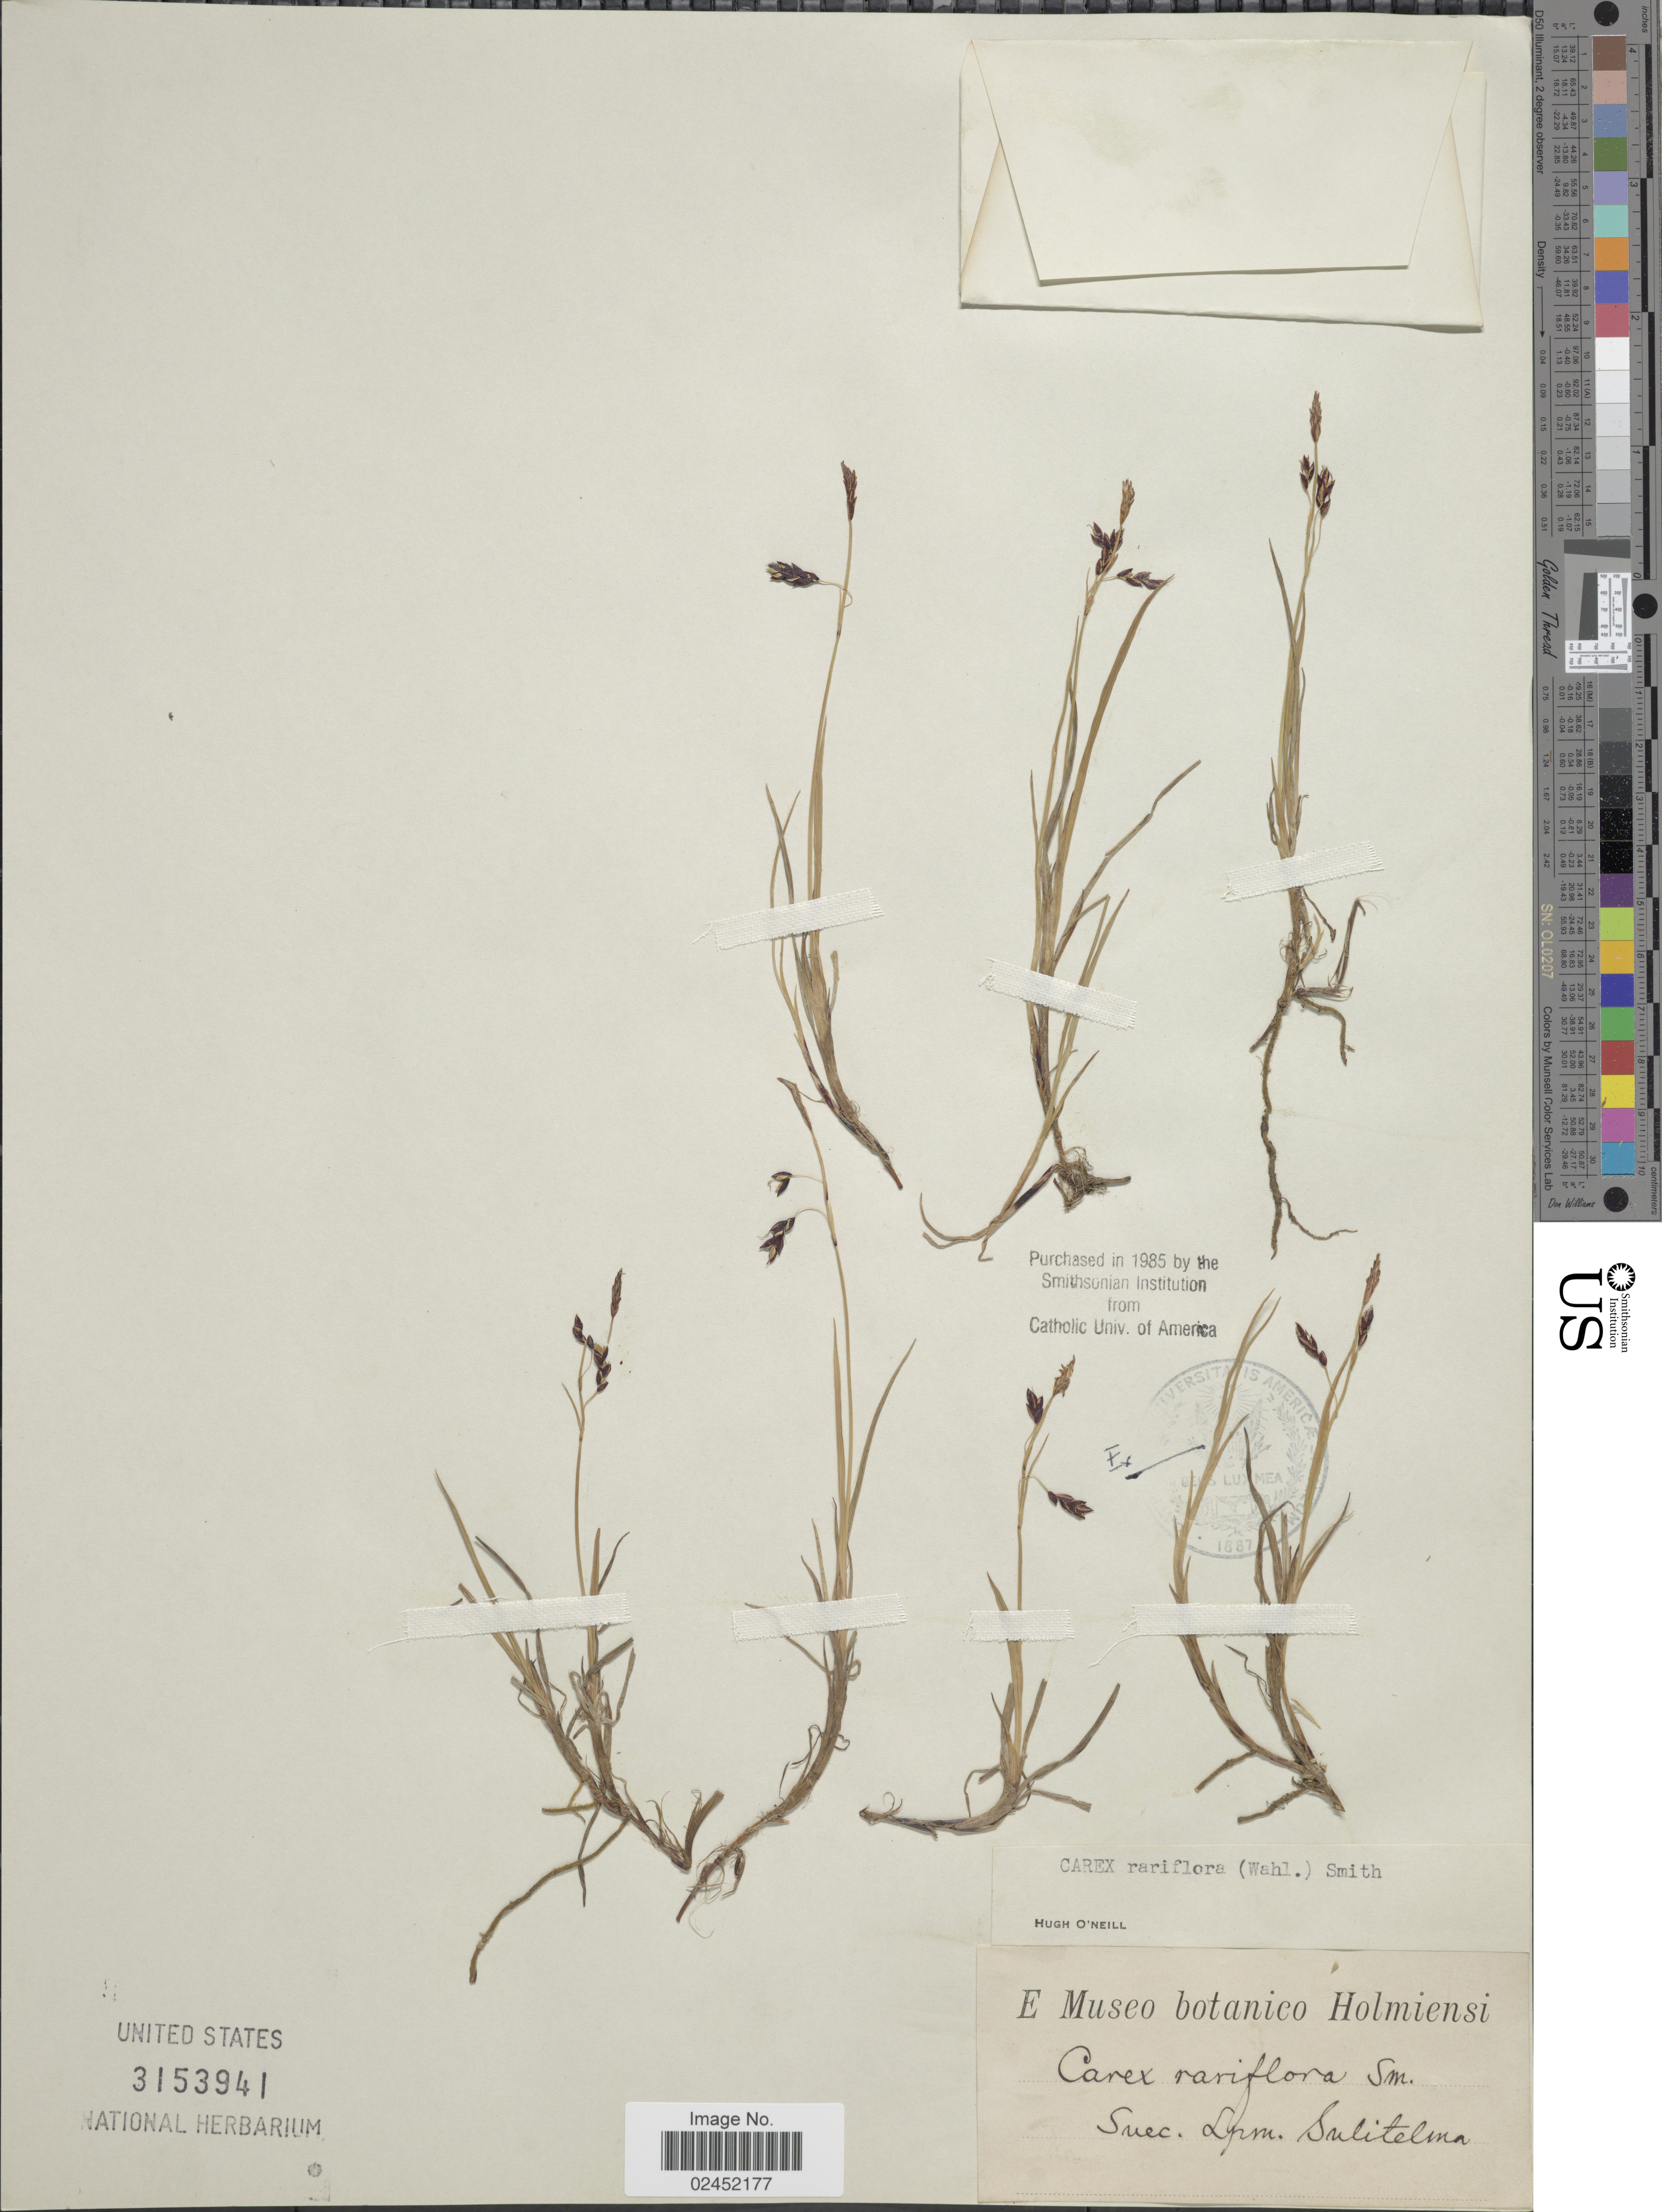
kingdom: Plantae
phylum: Tracheophyta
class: Liliopsida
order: Poales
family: Cyperaceae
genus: Carex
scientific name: Carex rariflora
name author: (Wahlenb.) Sm.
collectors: ex Museo botan. Holmiensi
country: Sweden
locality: Suec. Lpm. Sulitelma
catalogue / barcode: US 3153941